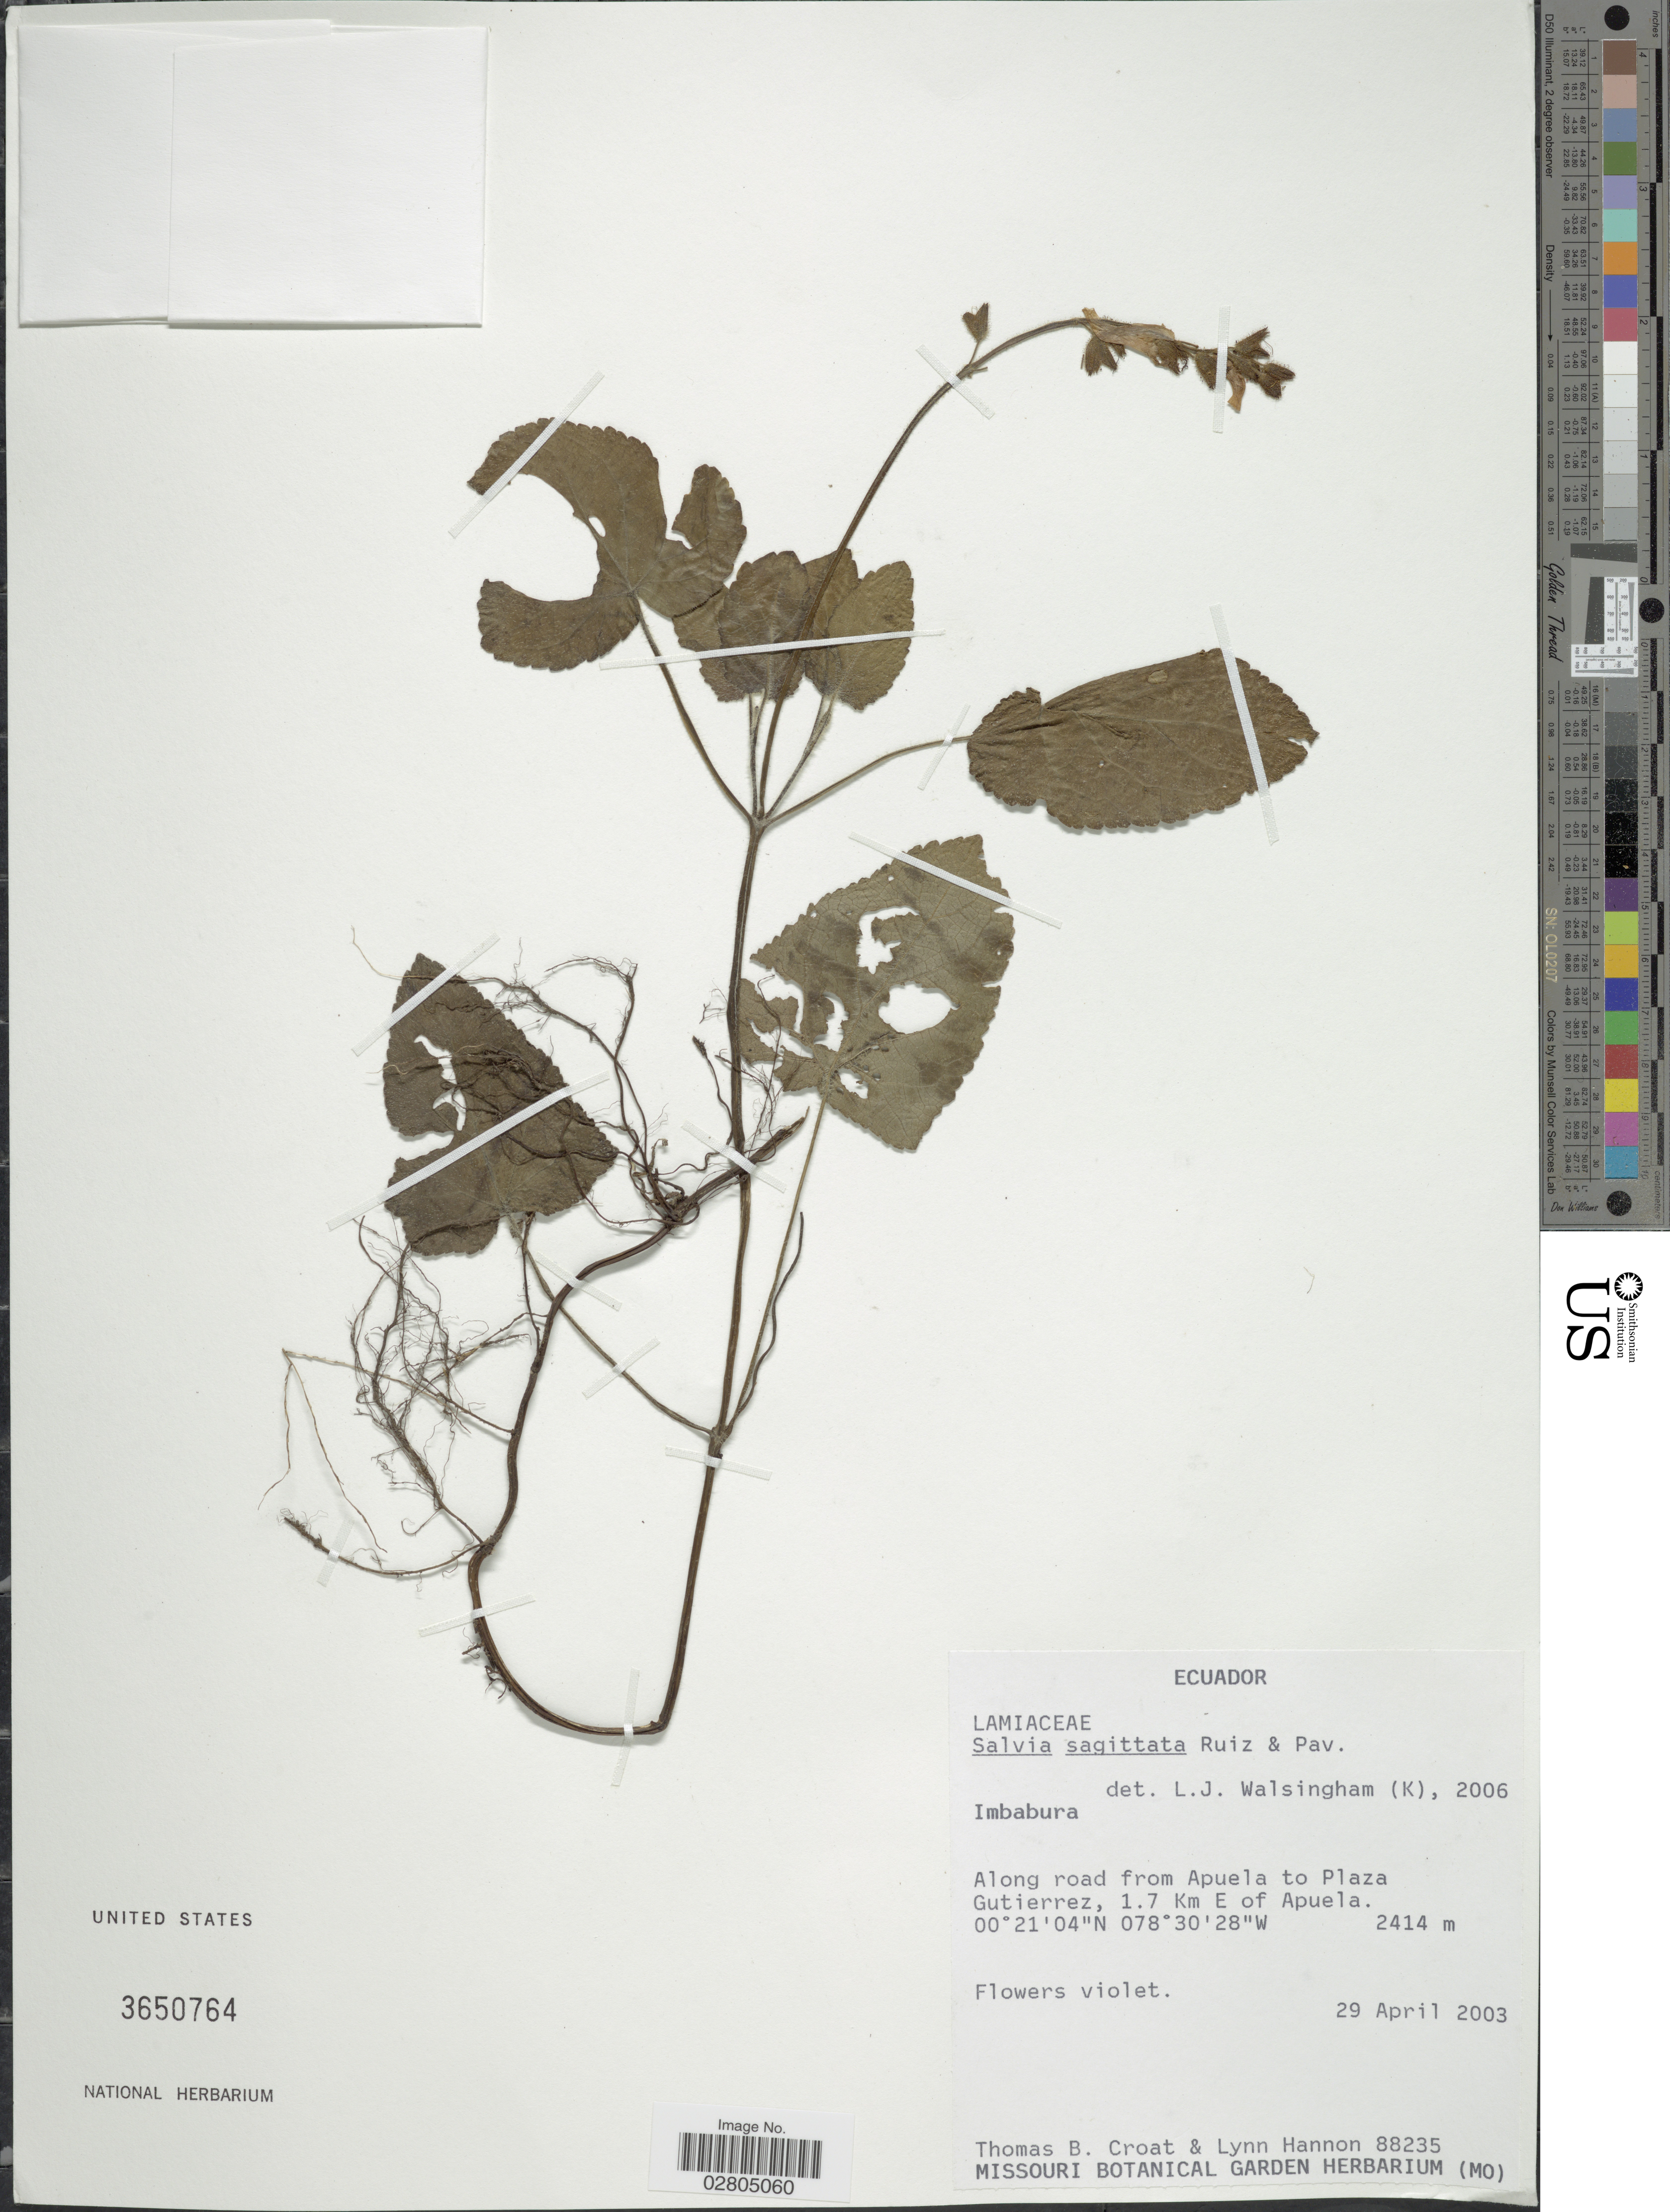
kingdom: Plantae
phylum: Tracheophyta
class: Magnoliopsida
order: Lamiales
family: Lamiaceae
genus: Salvia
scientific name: Salvia sagittata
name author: Ruiz & Pav.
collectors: T. B. Croat & L. Hannon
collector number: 88235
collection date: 2003-04-29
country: Ecuador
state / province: Imbabura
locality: Along road from Apuela to Plaza Gutierrez, 1.7 Km E of Apuela.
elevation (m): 2414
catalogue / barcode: US 3650764